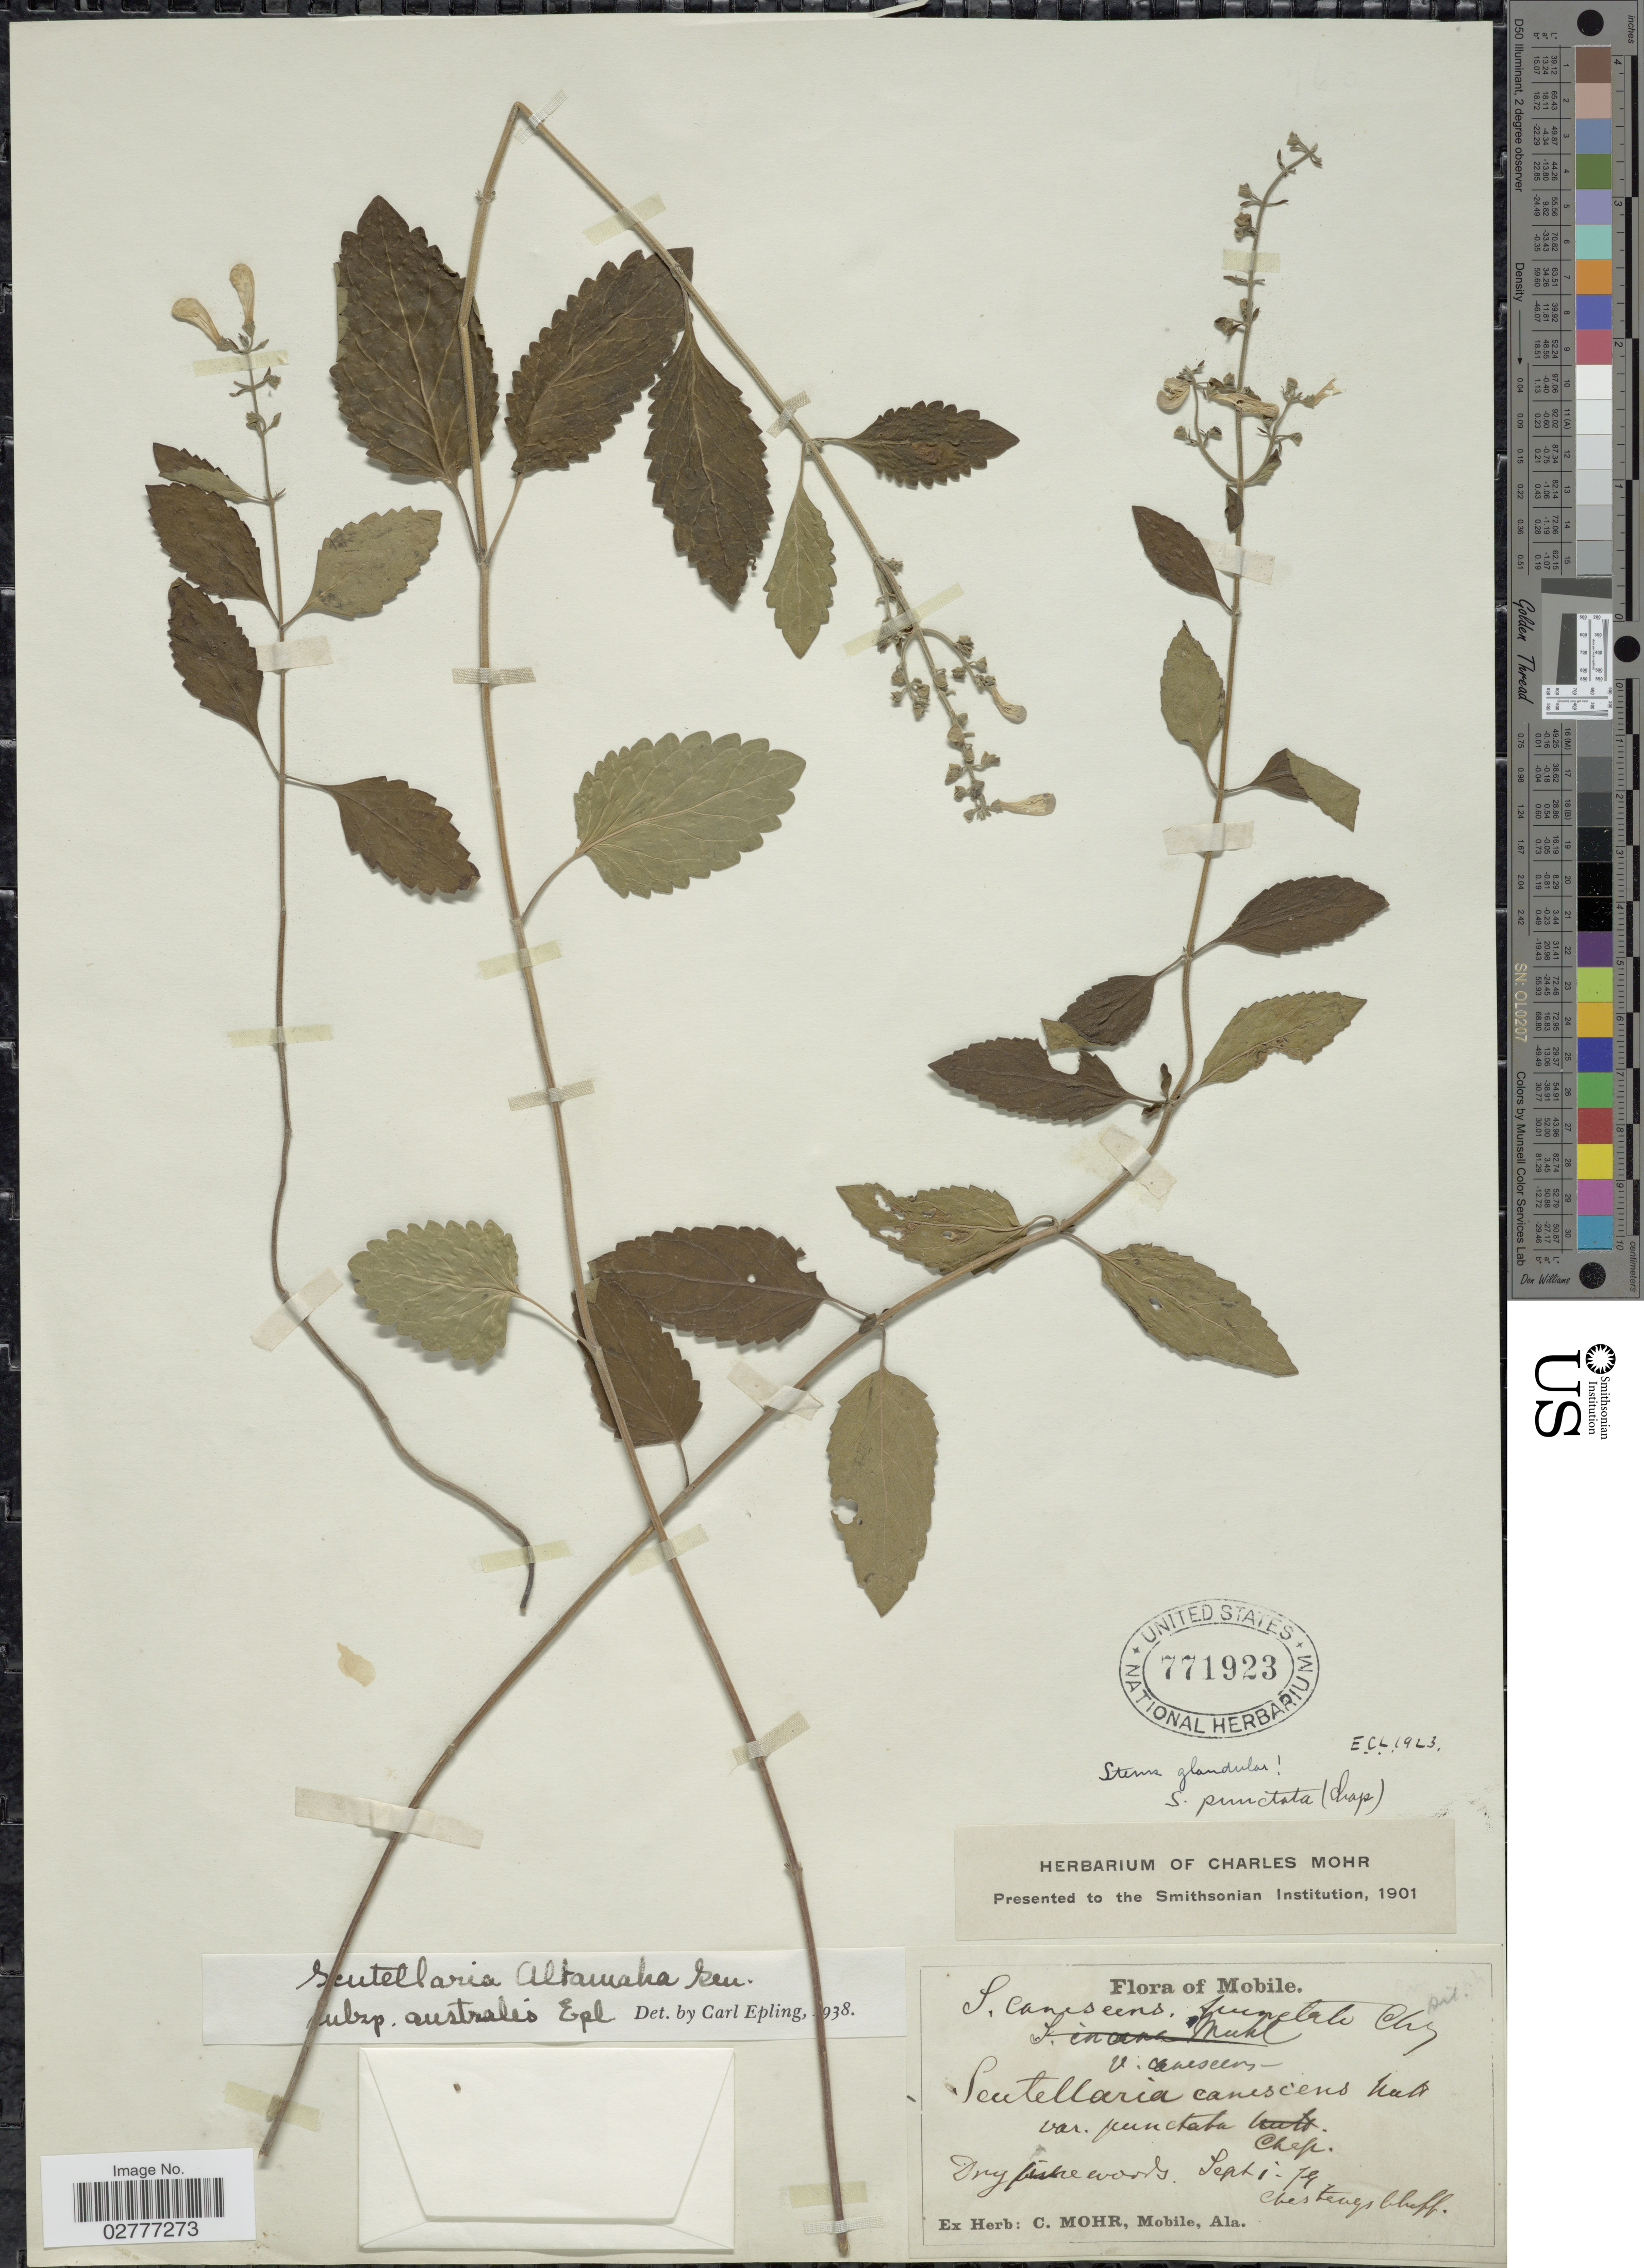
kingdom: Plantae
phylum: Tracheophyta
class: Magnoliopsida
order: Lamiales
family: Lamiaceae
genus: Scutellaria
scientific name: Scutellaria altamaha subsp. australis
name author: Epling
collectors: ex herb. C. Mohr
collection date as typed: Transcribed d/m/y: 1/9/79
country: United States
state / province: Alabama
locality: Mobile.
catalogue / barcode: US 771923